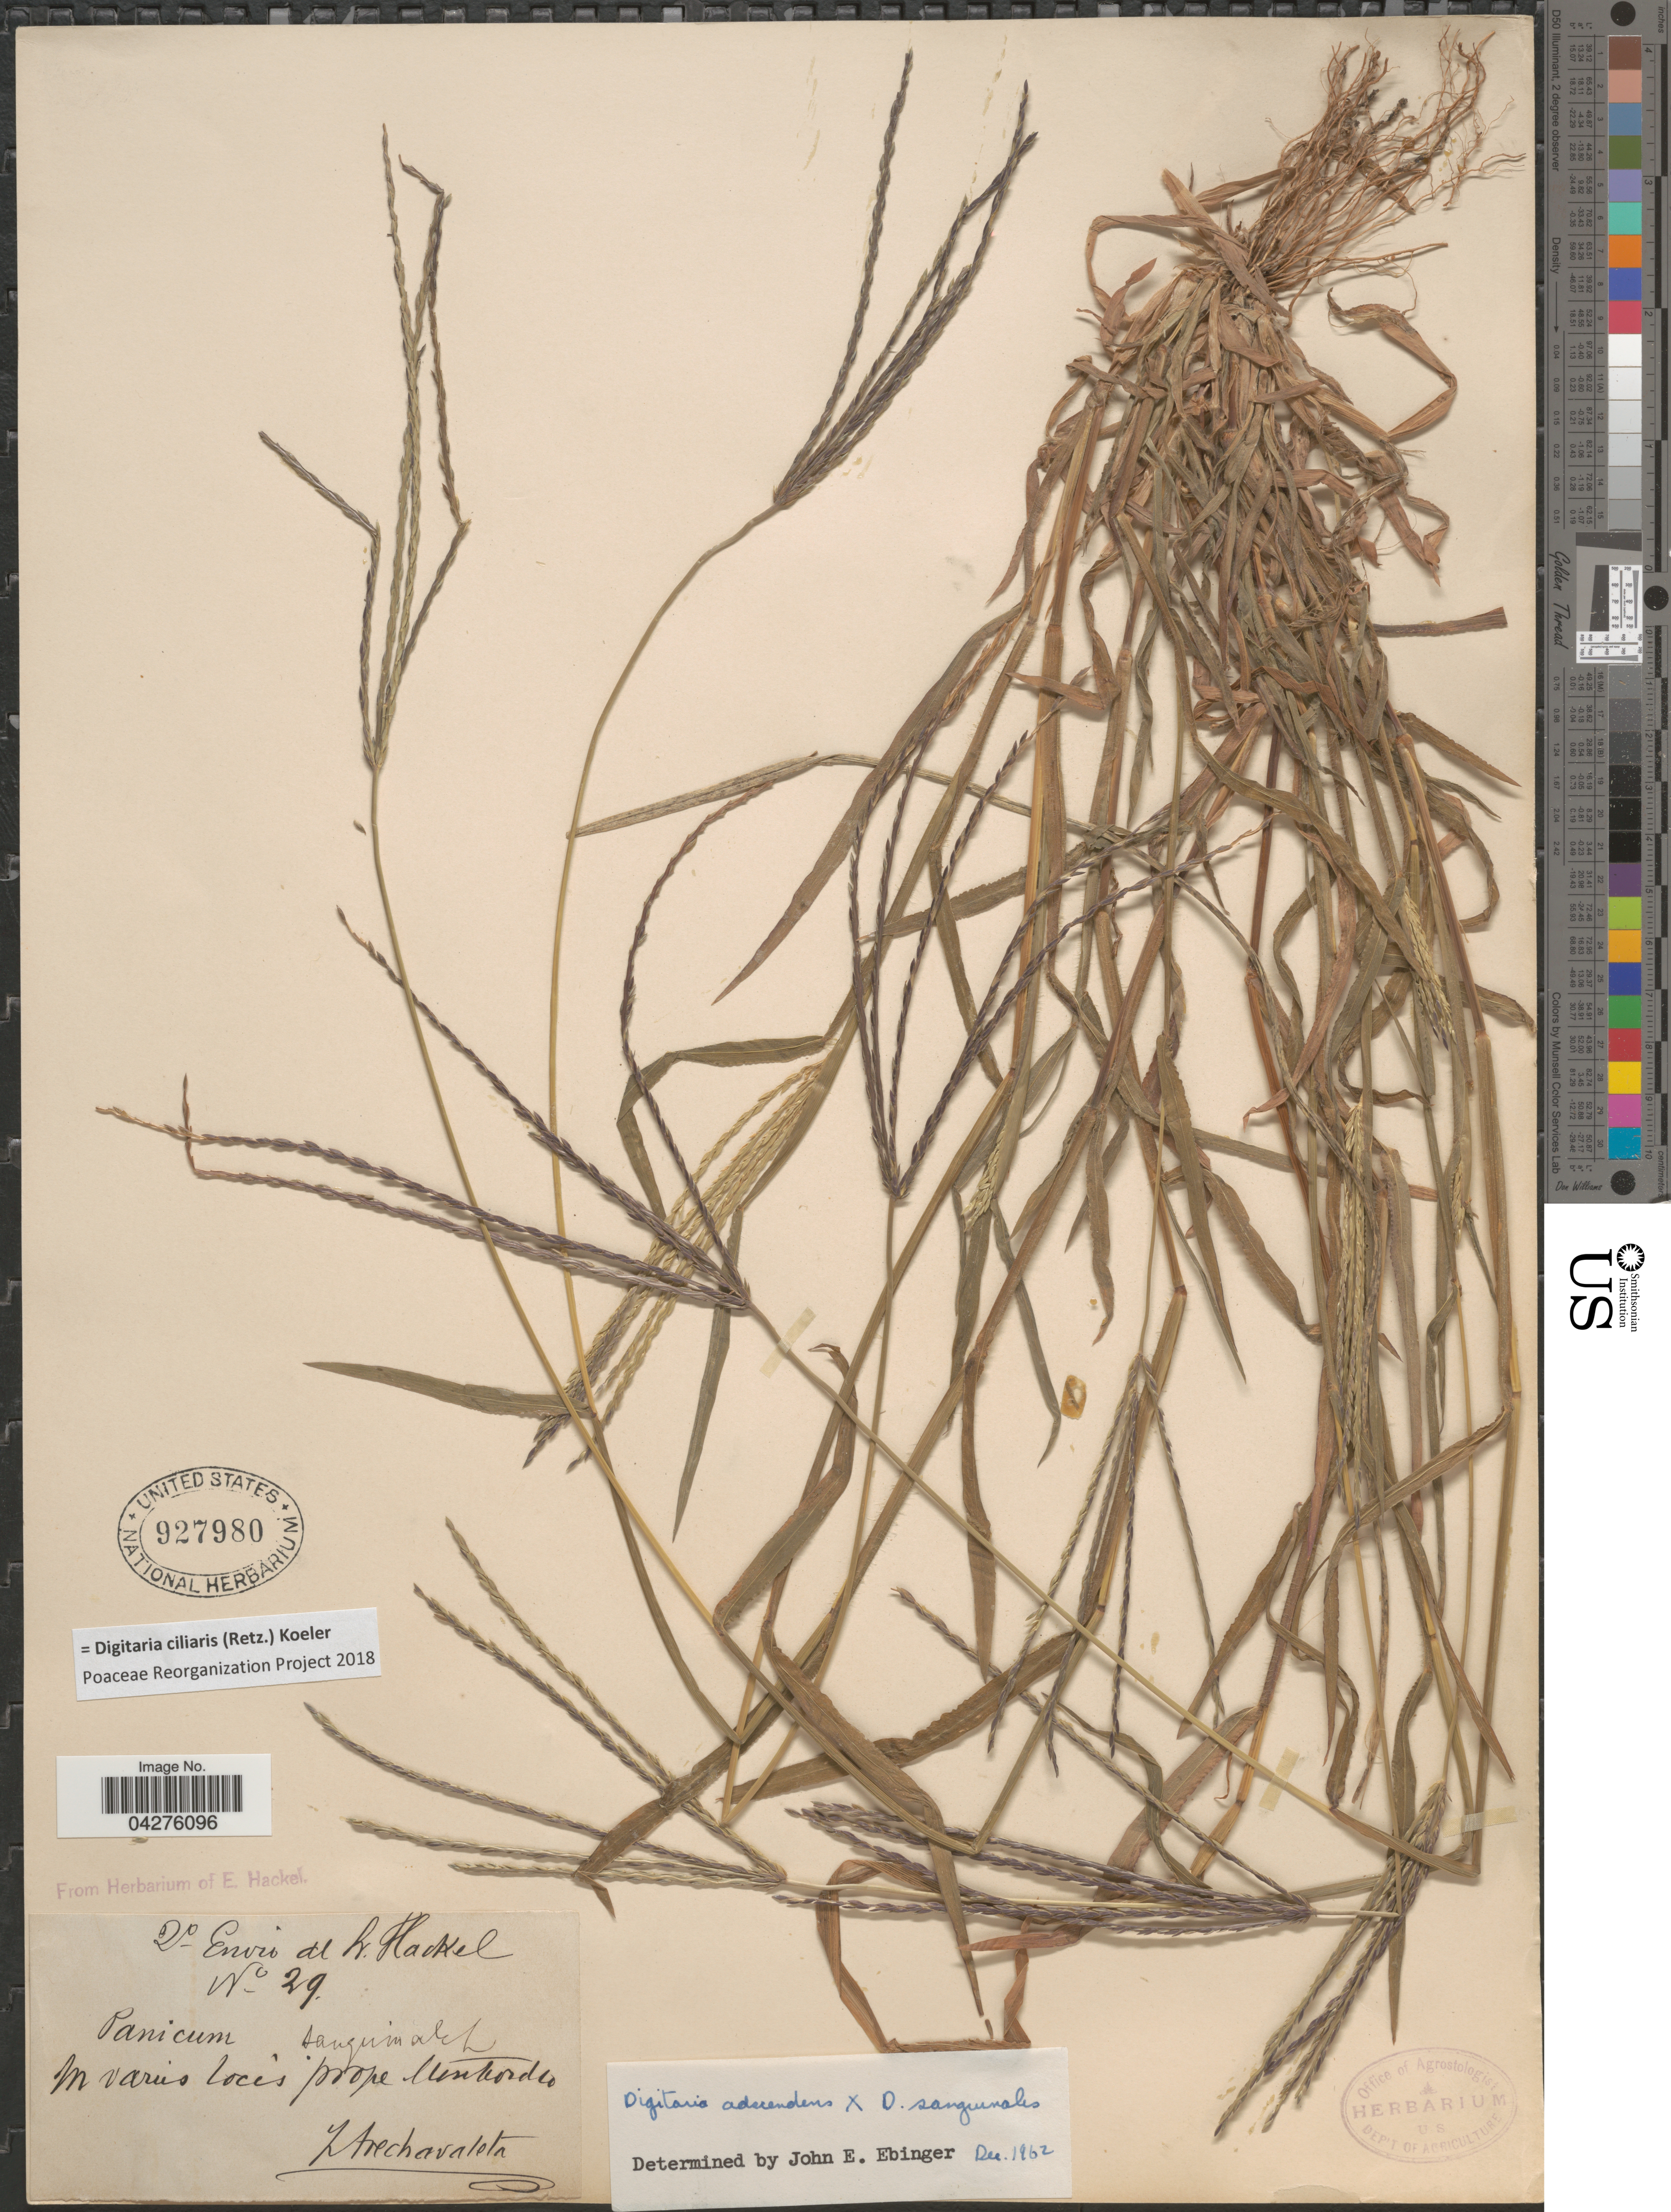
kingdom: Plantae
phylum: Tracheophyta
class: Liliopsida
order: Poales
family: Poaceae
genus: Digitaria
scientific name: Digitaria ciliaris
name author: (Retz.) Koeler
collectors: J. Arechavaleta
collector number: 29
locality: In varus locis prope Umberto.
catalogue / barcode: US 927980